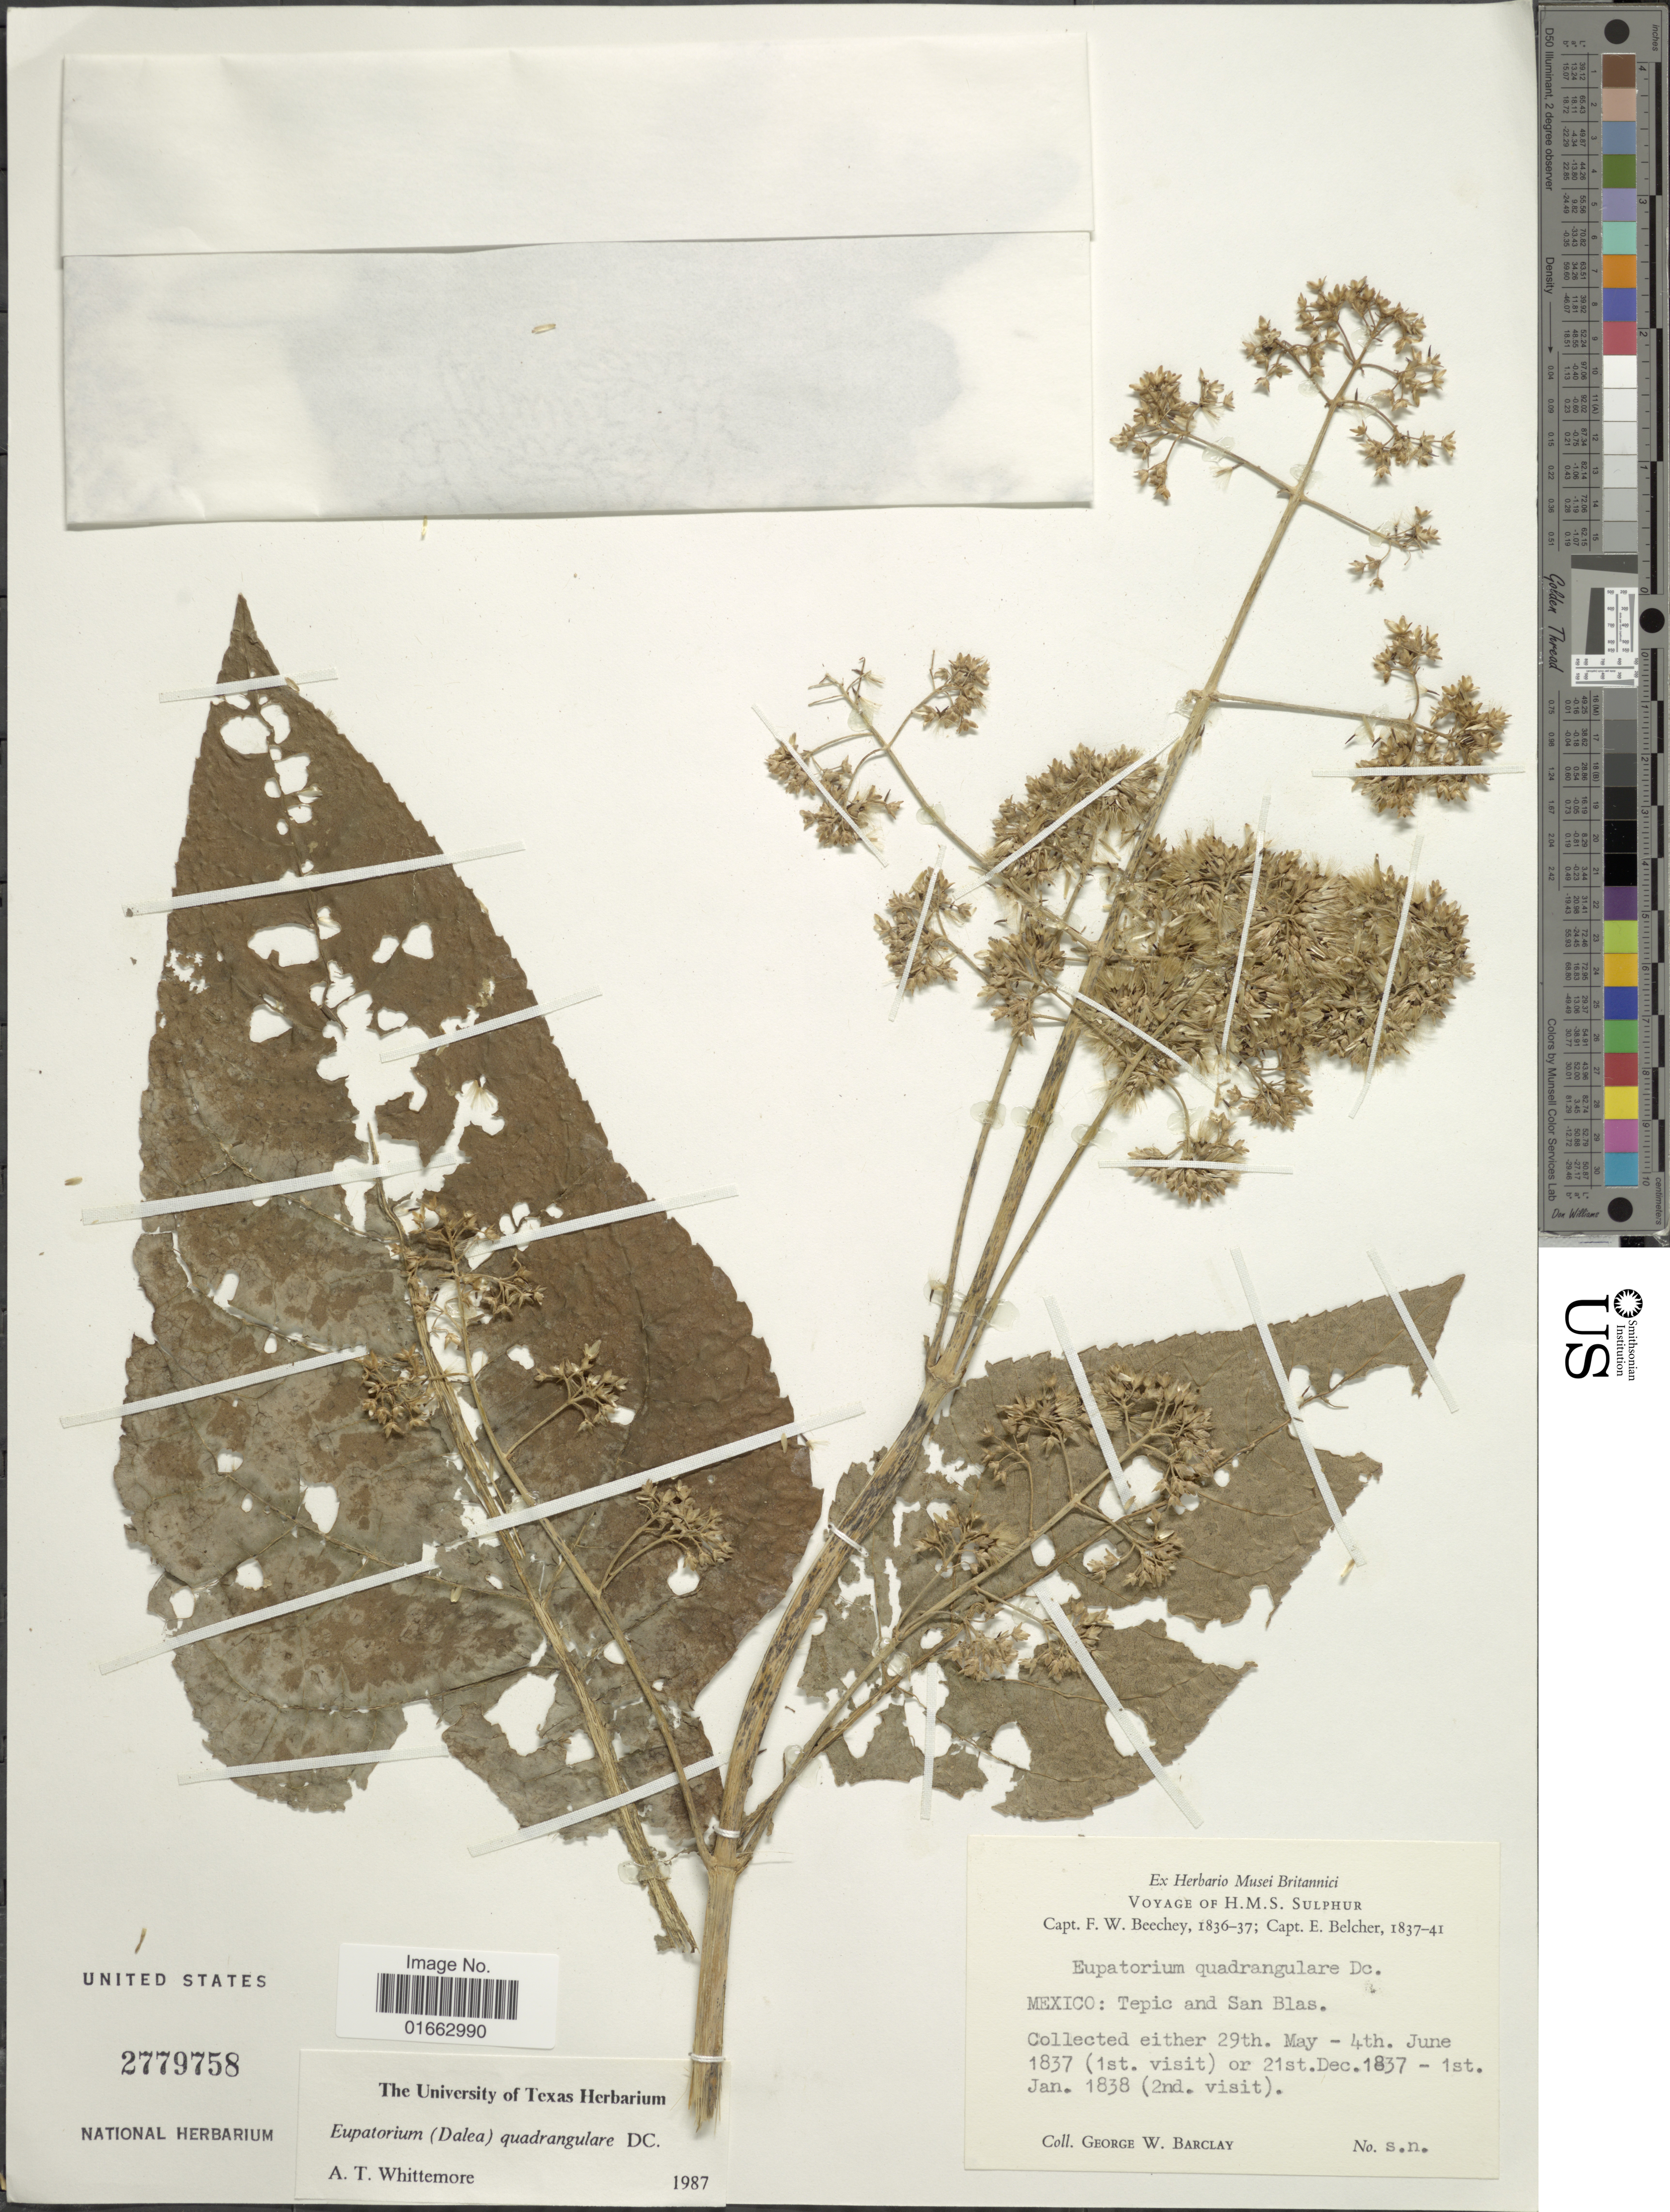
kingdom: Plantae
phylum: Tracheophyta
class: Magnoliopsida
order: Asterales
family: Asteraceae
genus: Critonia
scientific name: Critonia quadrangularis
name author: (DC.) R.M. King & H. Rob.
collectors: G. W. Barclay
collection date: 1837-05-29/1838-01-01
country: Mexico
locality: Tepic and San Blas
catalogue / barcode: US 2779758